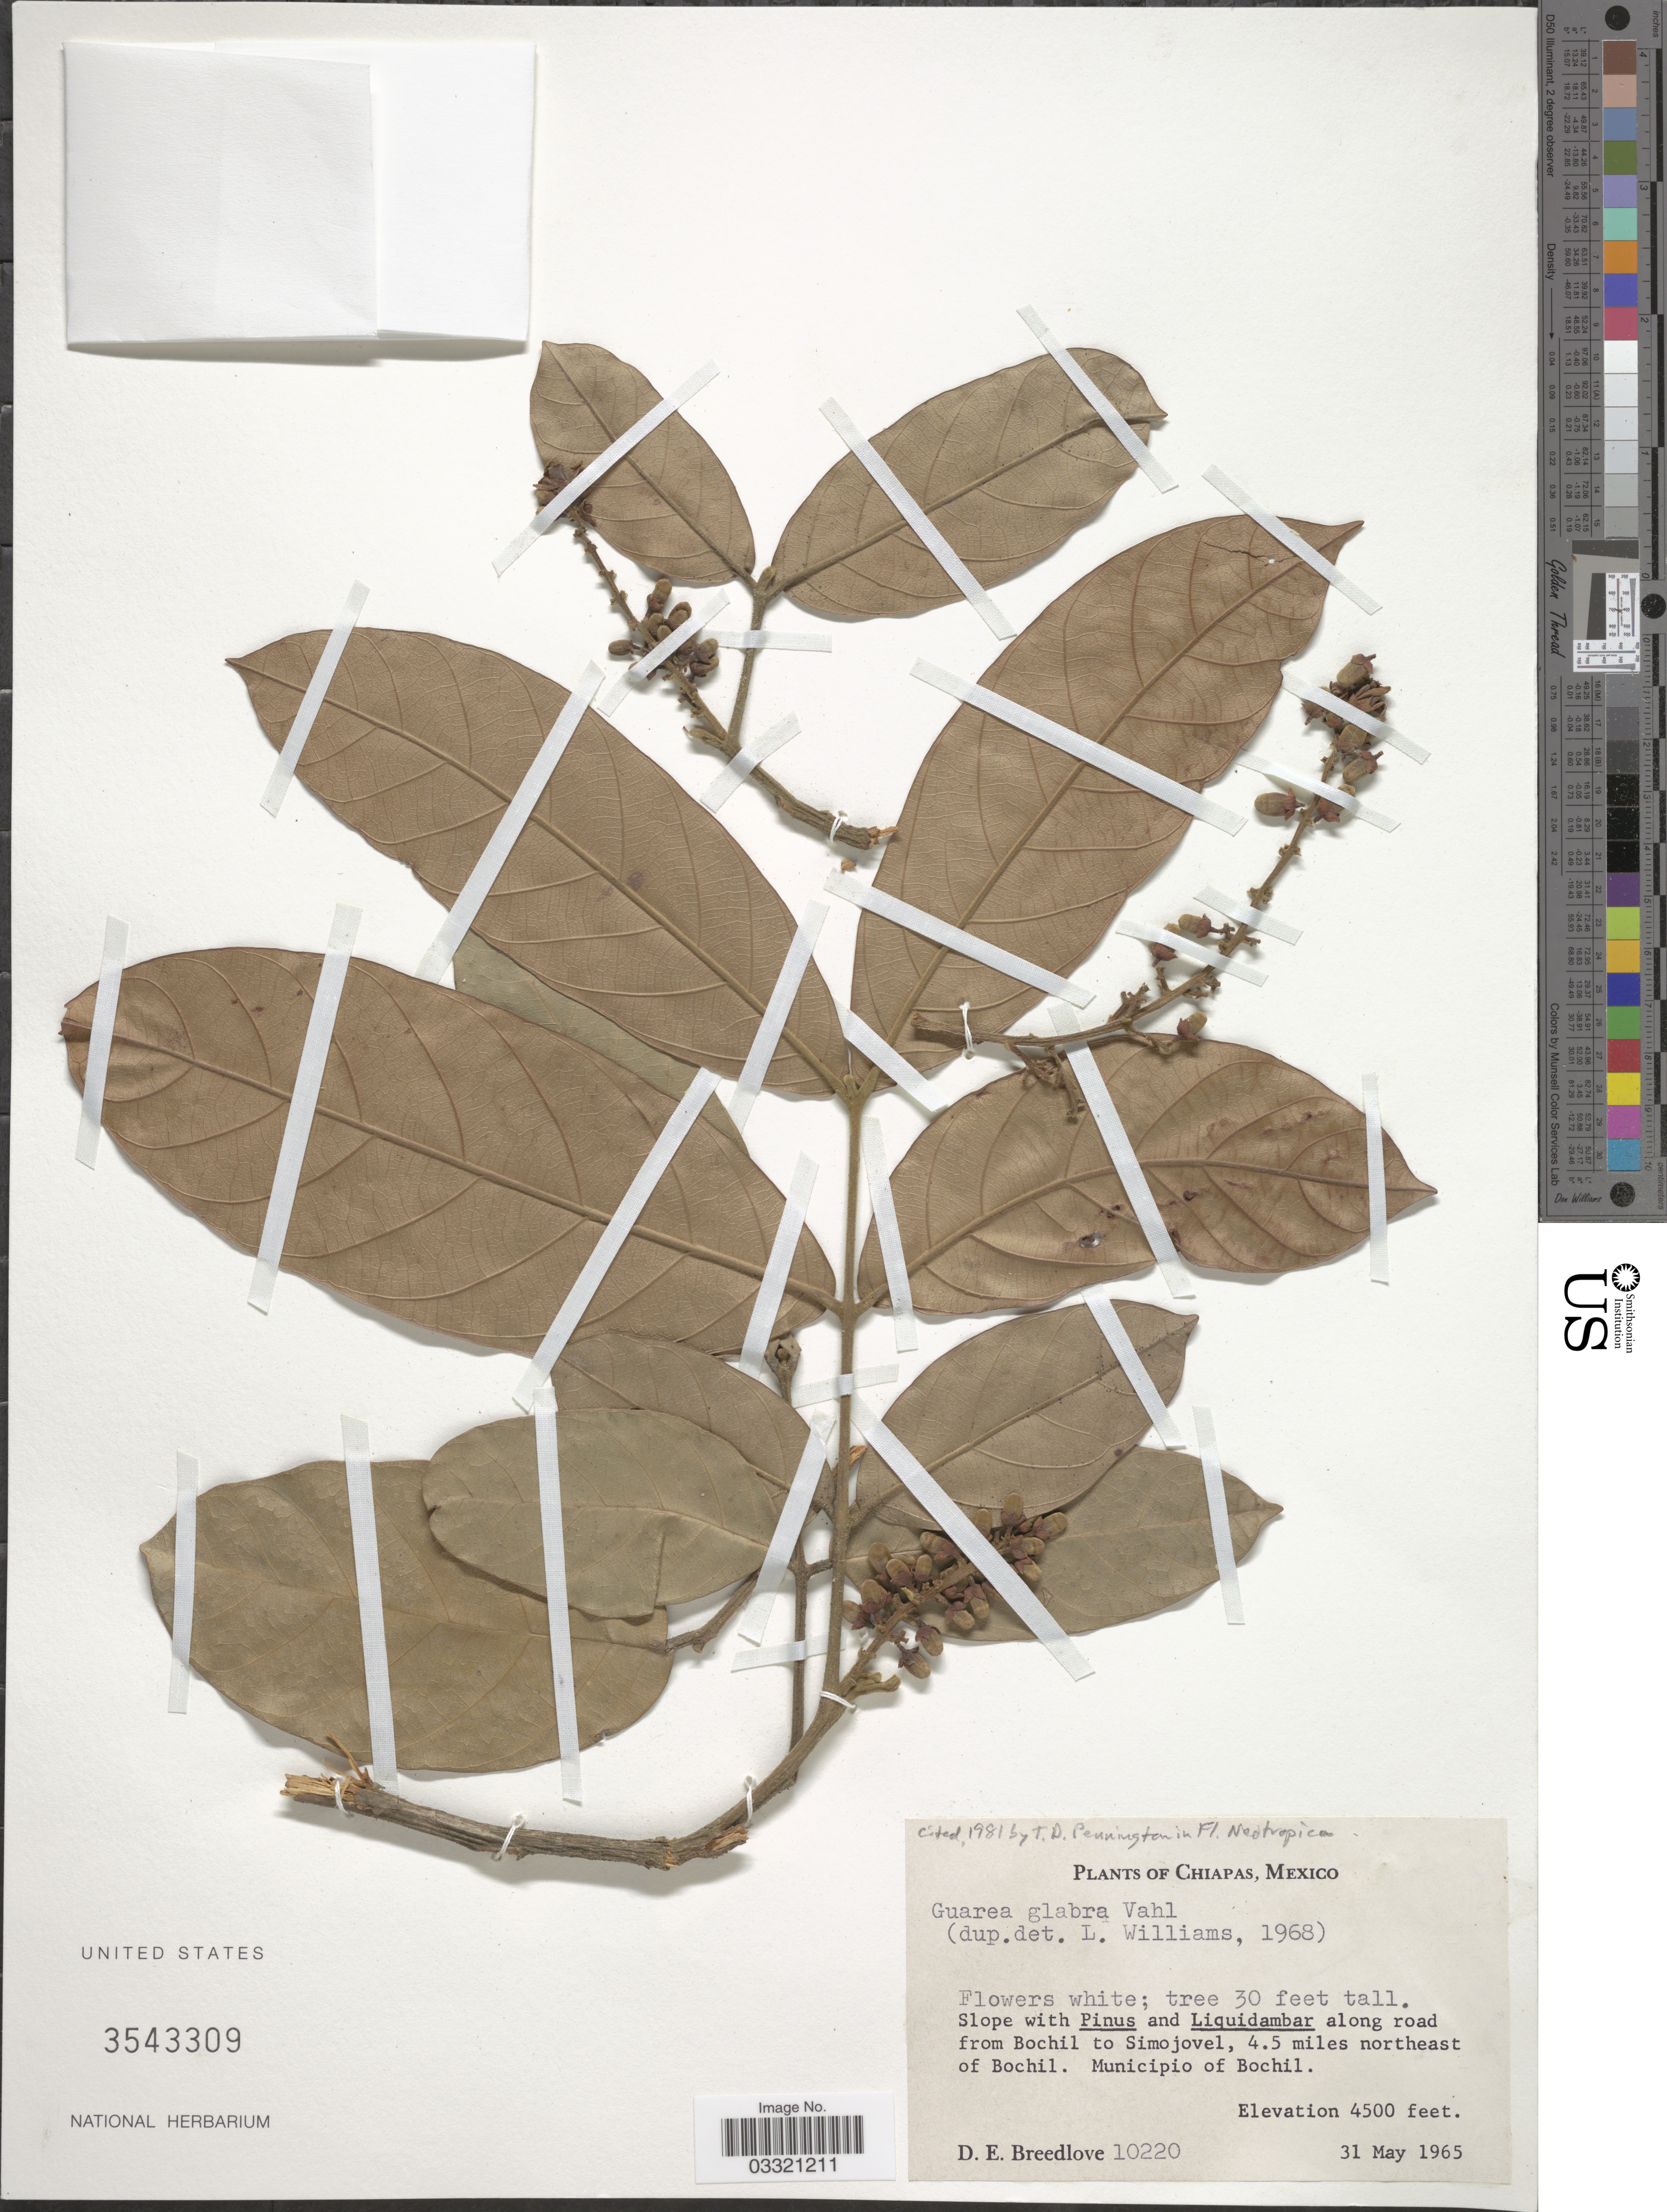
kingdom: Plantae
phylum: Tracheophyta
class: Magnoliopsida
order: Sapindales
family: Meliaceae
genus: Guarea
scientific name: Guarea glabra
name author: Vahl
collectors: D. E. Breedlove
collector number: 10220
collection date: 1965-05-31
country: Mexico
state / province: Chiapas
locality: Along road from Bochil to Simojovel, 4.5 miles northeast of Bochil. Municipio of Bochil.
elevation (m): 1372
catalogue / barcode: US 3543309